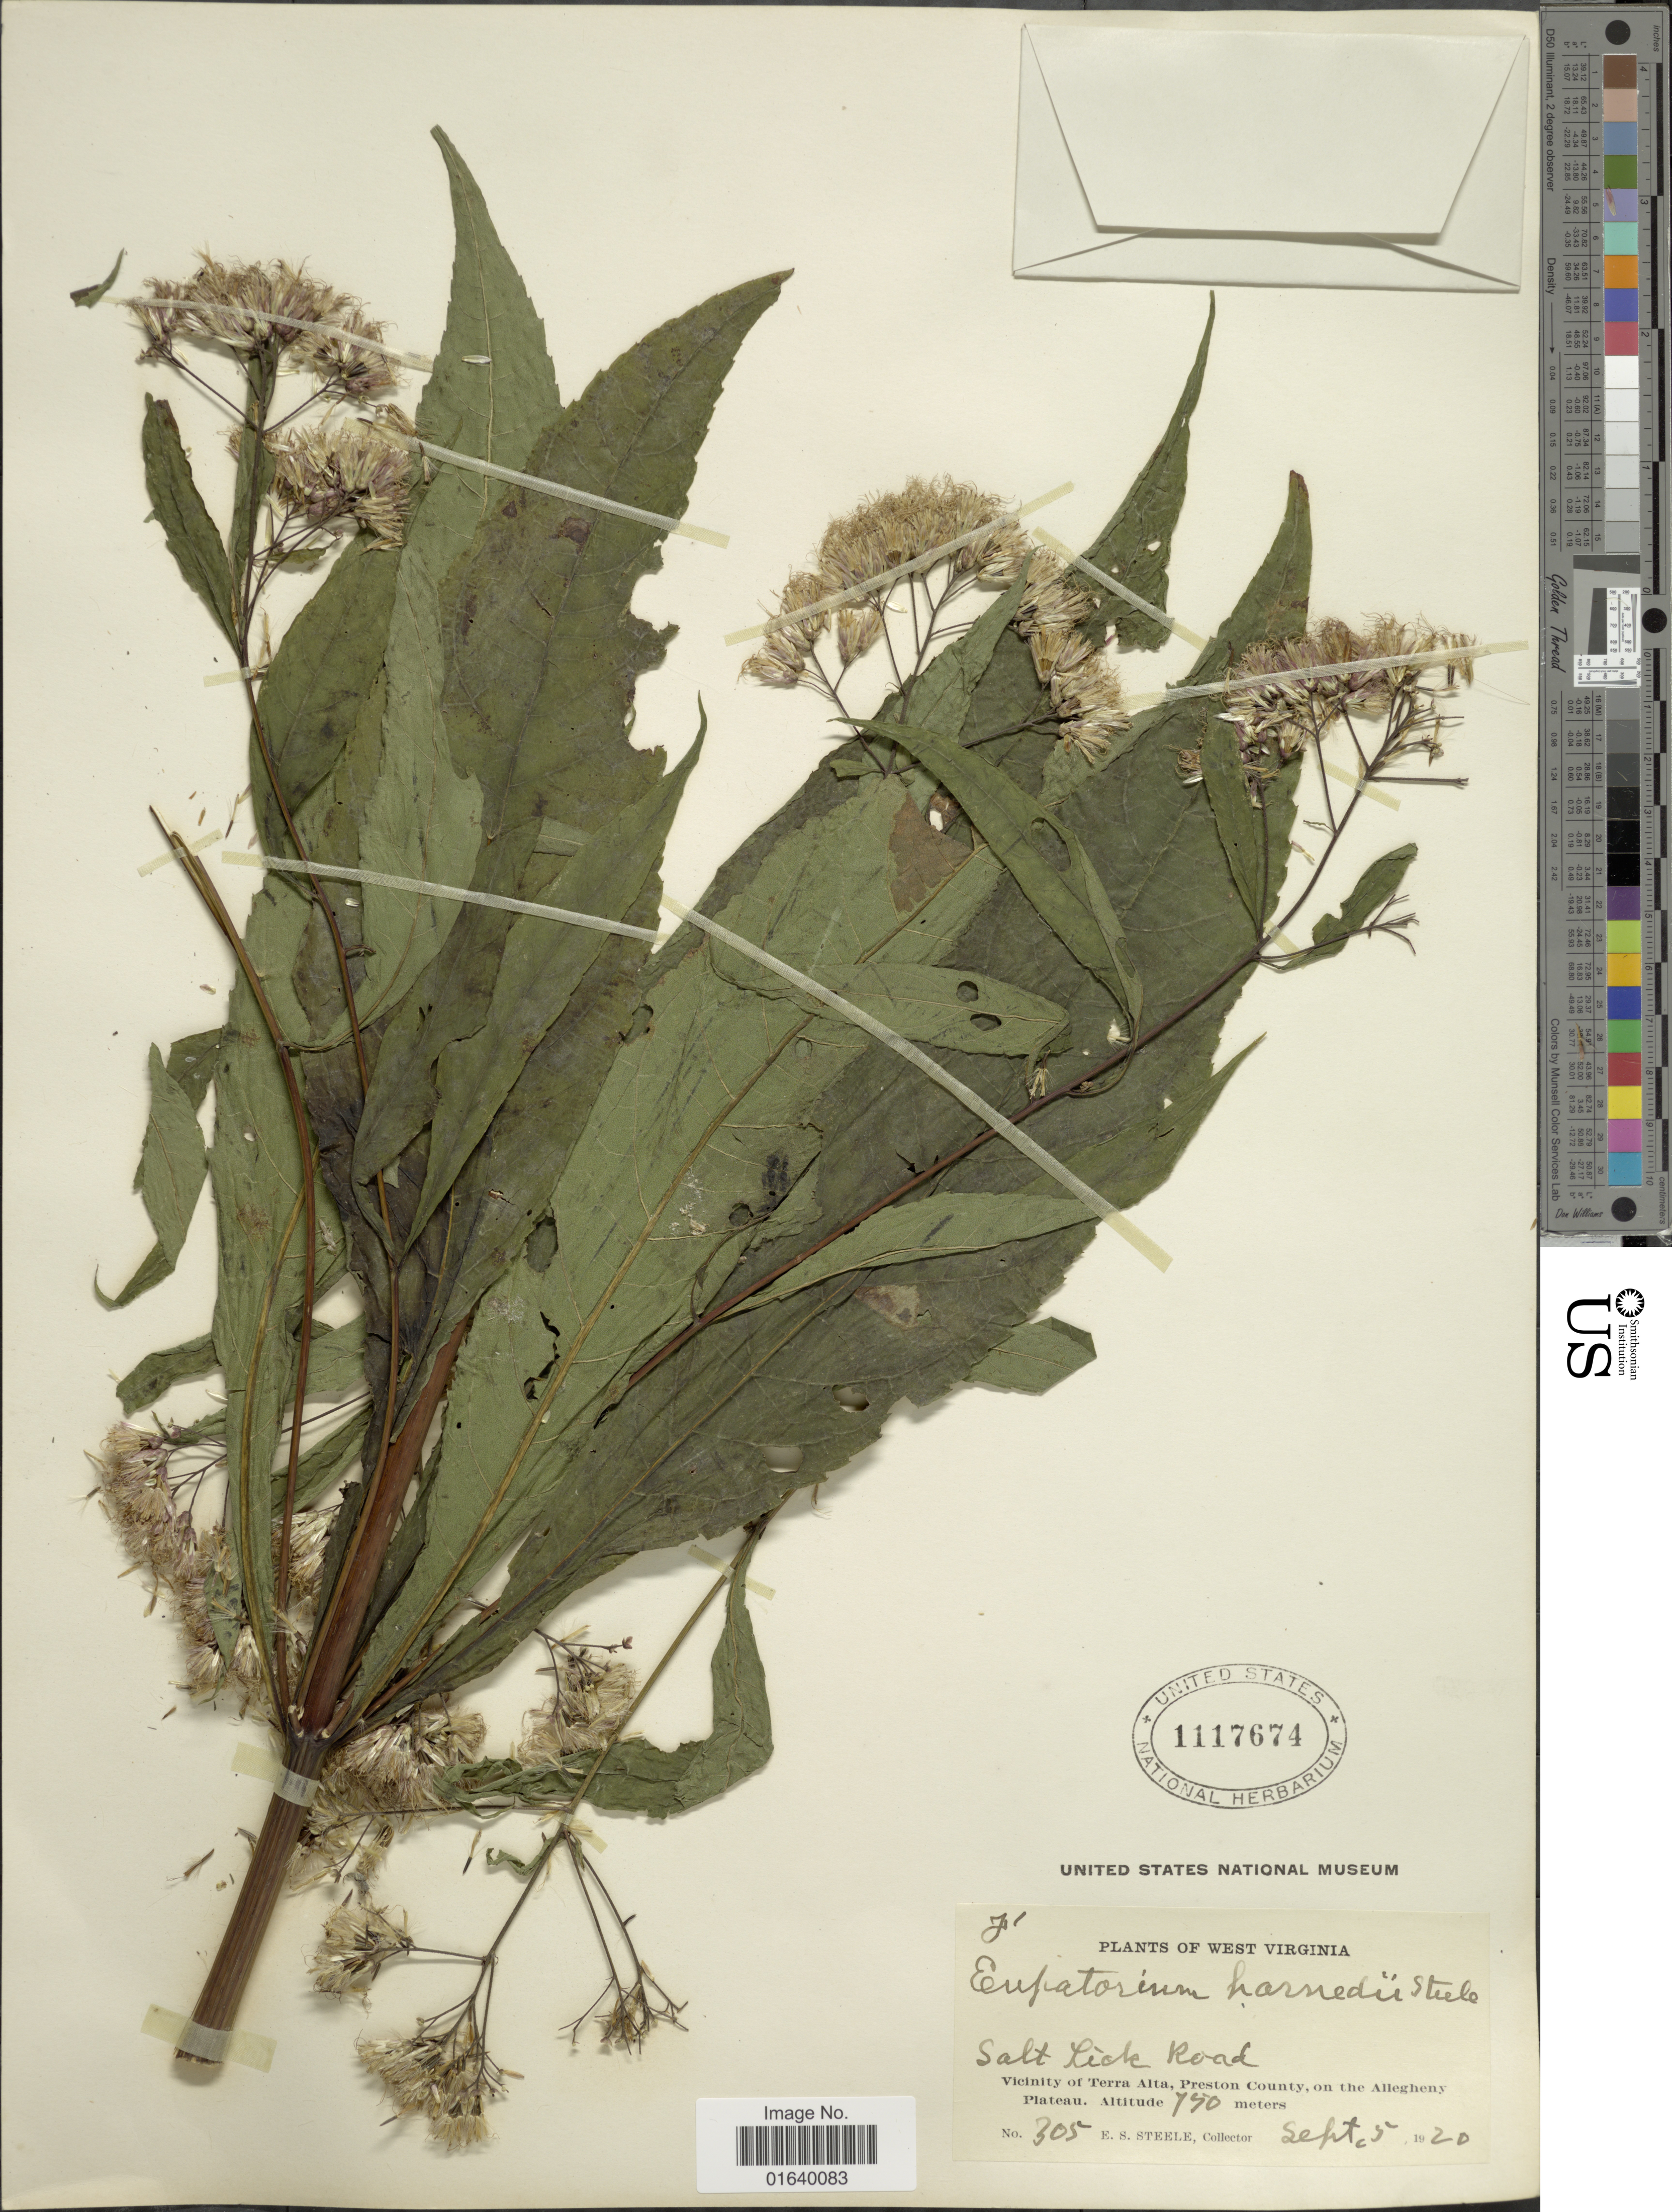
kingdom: Plantae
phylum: Tracheophyta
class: Magnoliopsida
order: Asterales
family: Asteraceae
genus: Eupatorium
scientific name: Eupatorium purpureum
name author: (L.) E.E. Lamont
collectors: E. Steele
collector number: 305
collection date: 1920-09-05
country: United States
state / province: West Virginia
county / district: Preston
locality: Salt thick road, vicinity of Terra Alta, Presion County, on the Allegheny Plateau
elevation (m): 750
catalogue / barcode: US 1117674